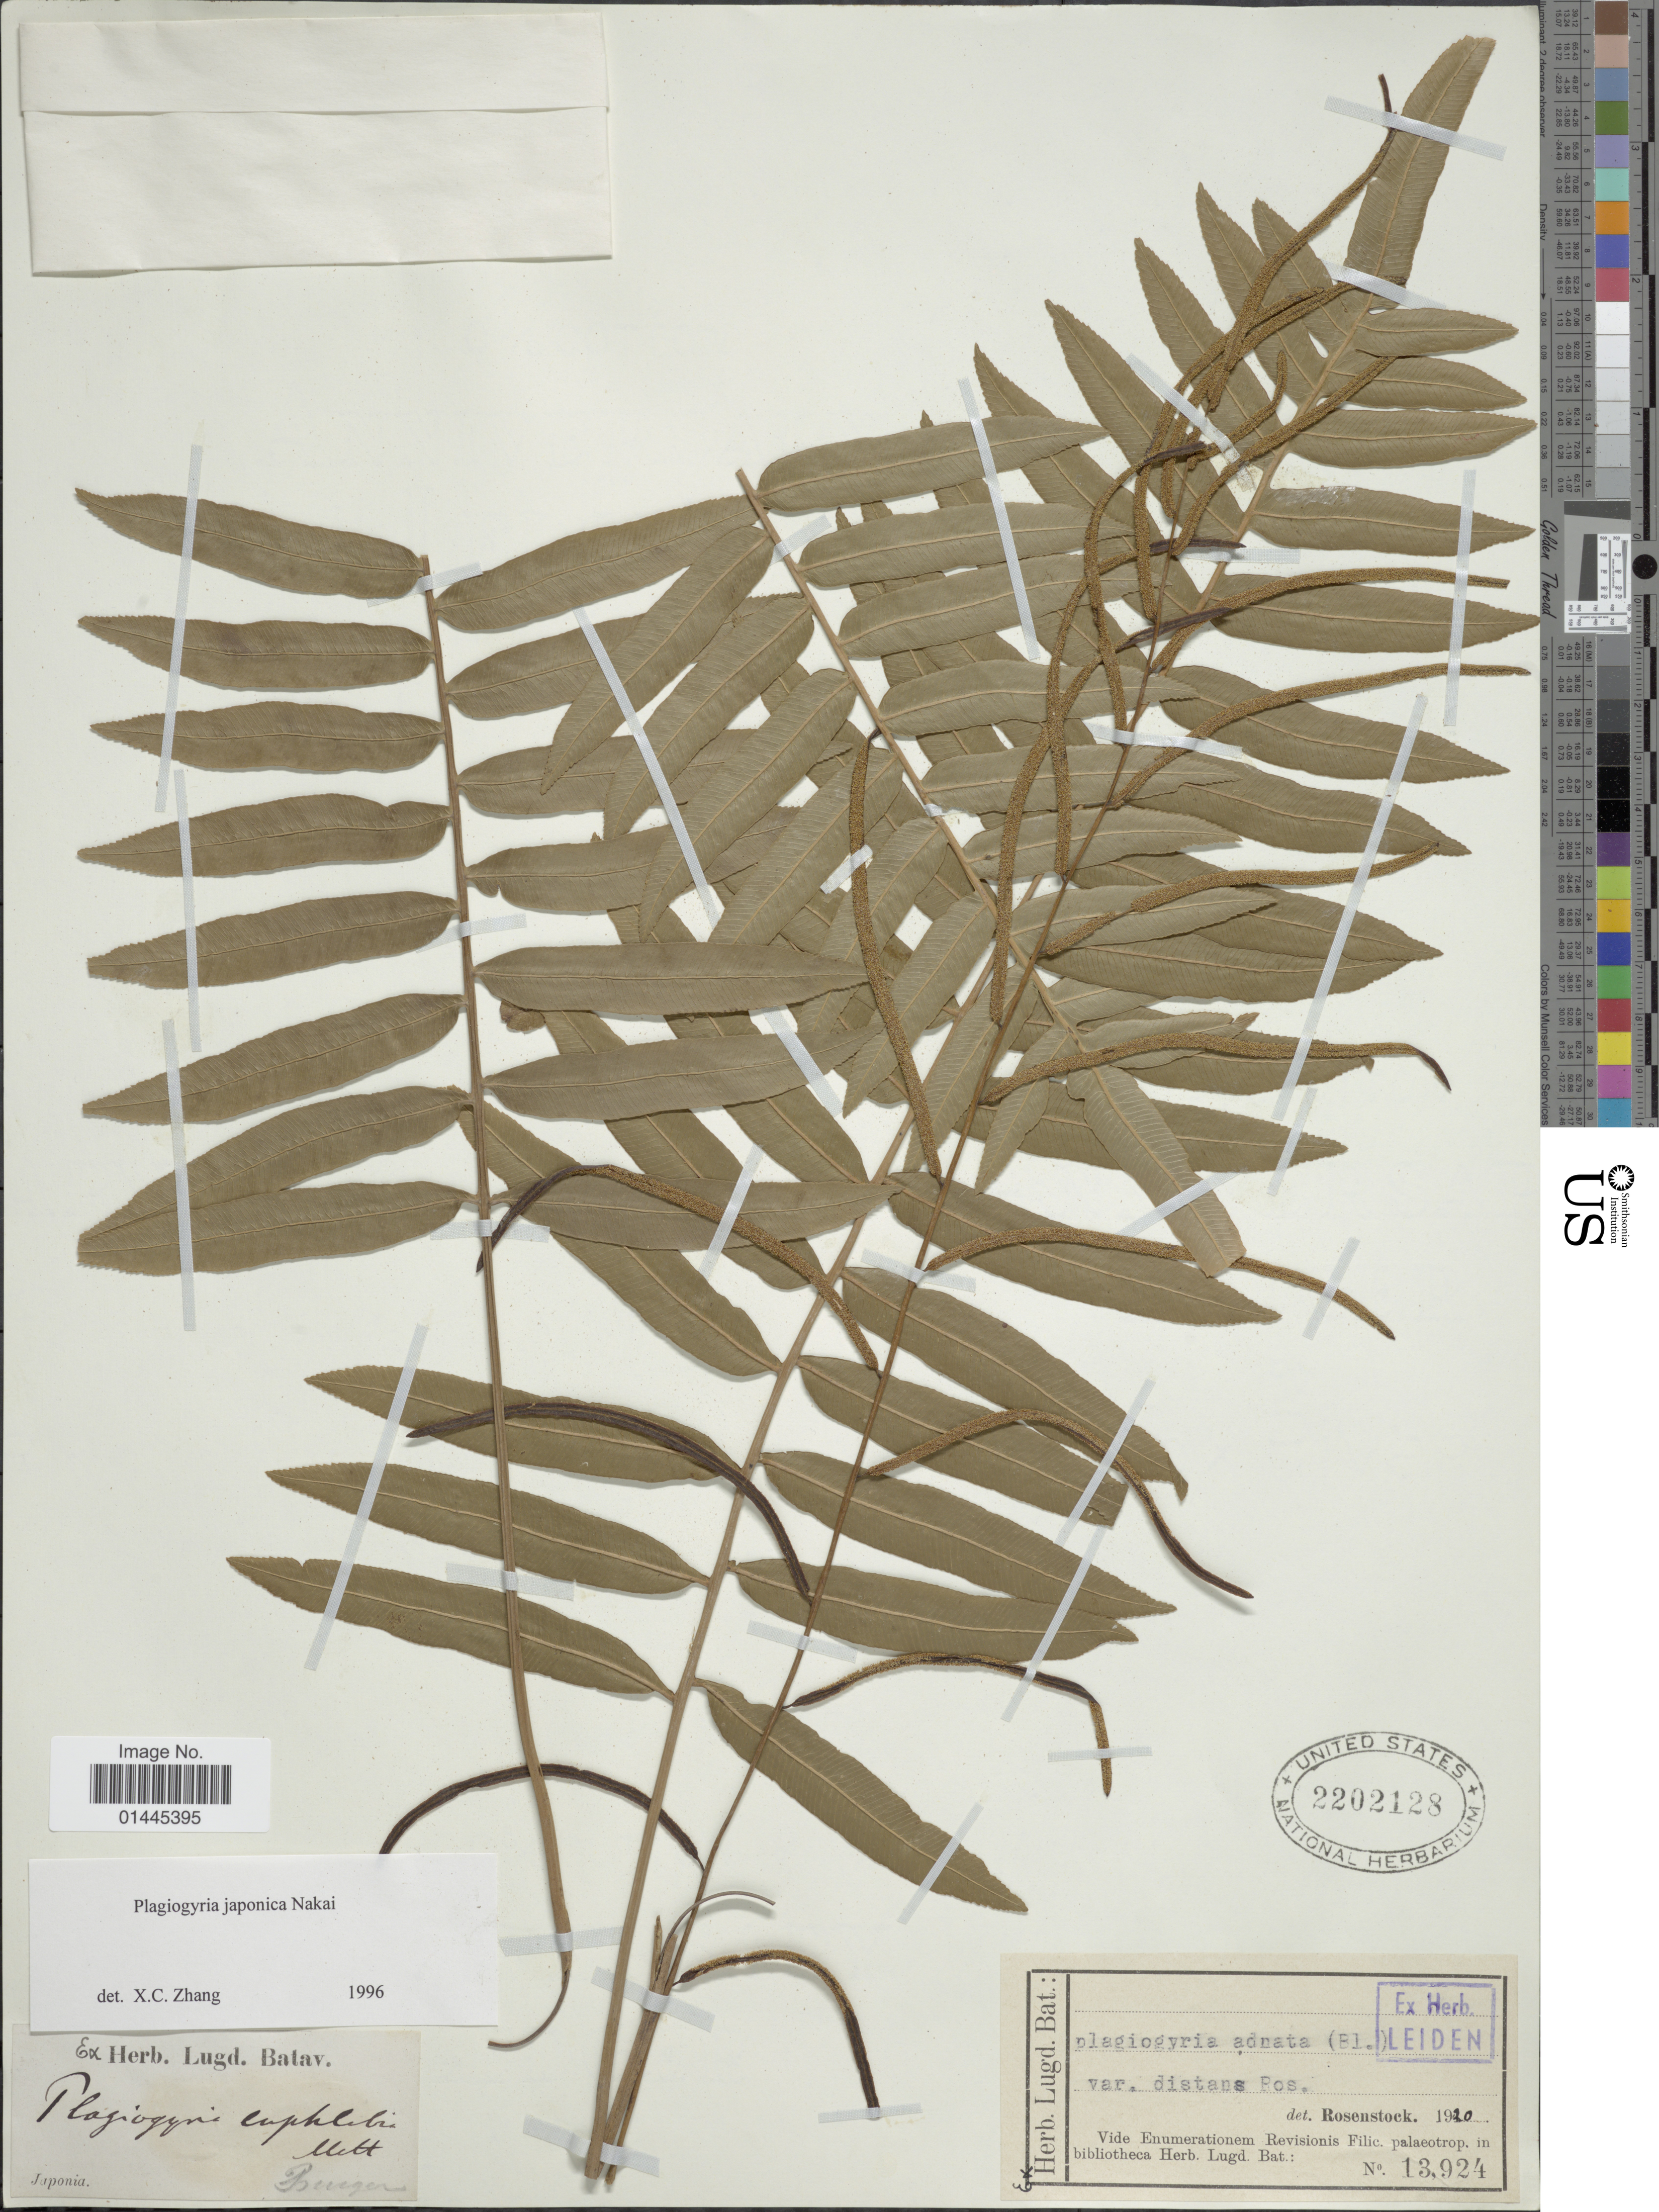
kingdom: Plantae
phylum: Tracheophyta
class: Polypodiopsida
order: Cyatheales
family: Plagiogyriaceae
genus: Plagiogyria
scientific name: Plagiogyria japonica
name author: Nakai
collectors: ex herb. Lugduno-Batavo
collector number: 13924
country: Japan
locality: Japonia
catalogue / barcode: US 2202128